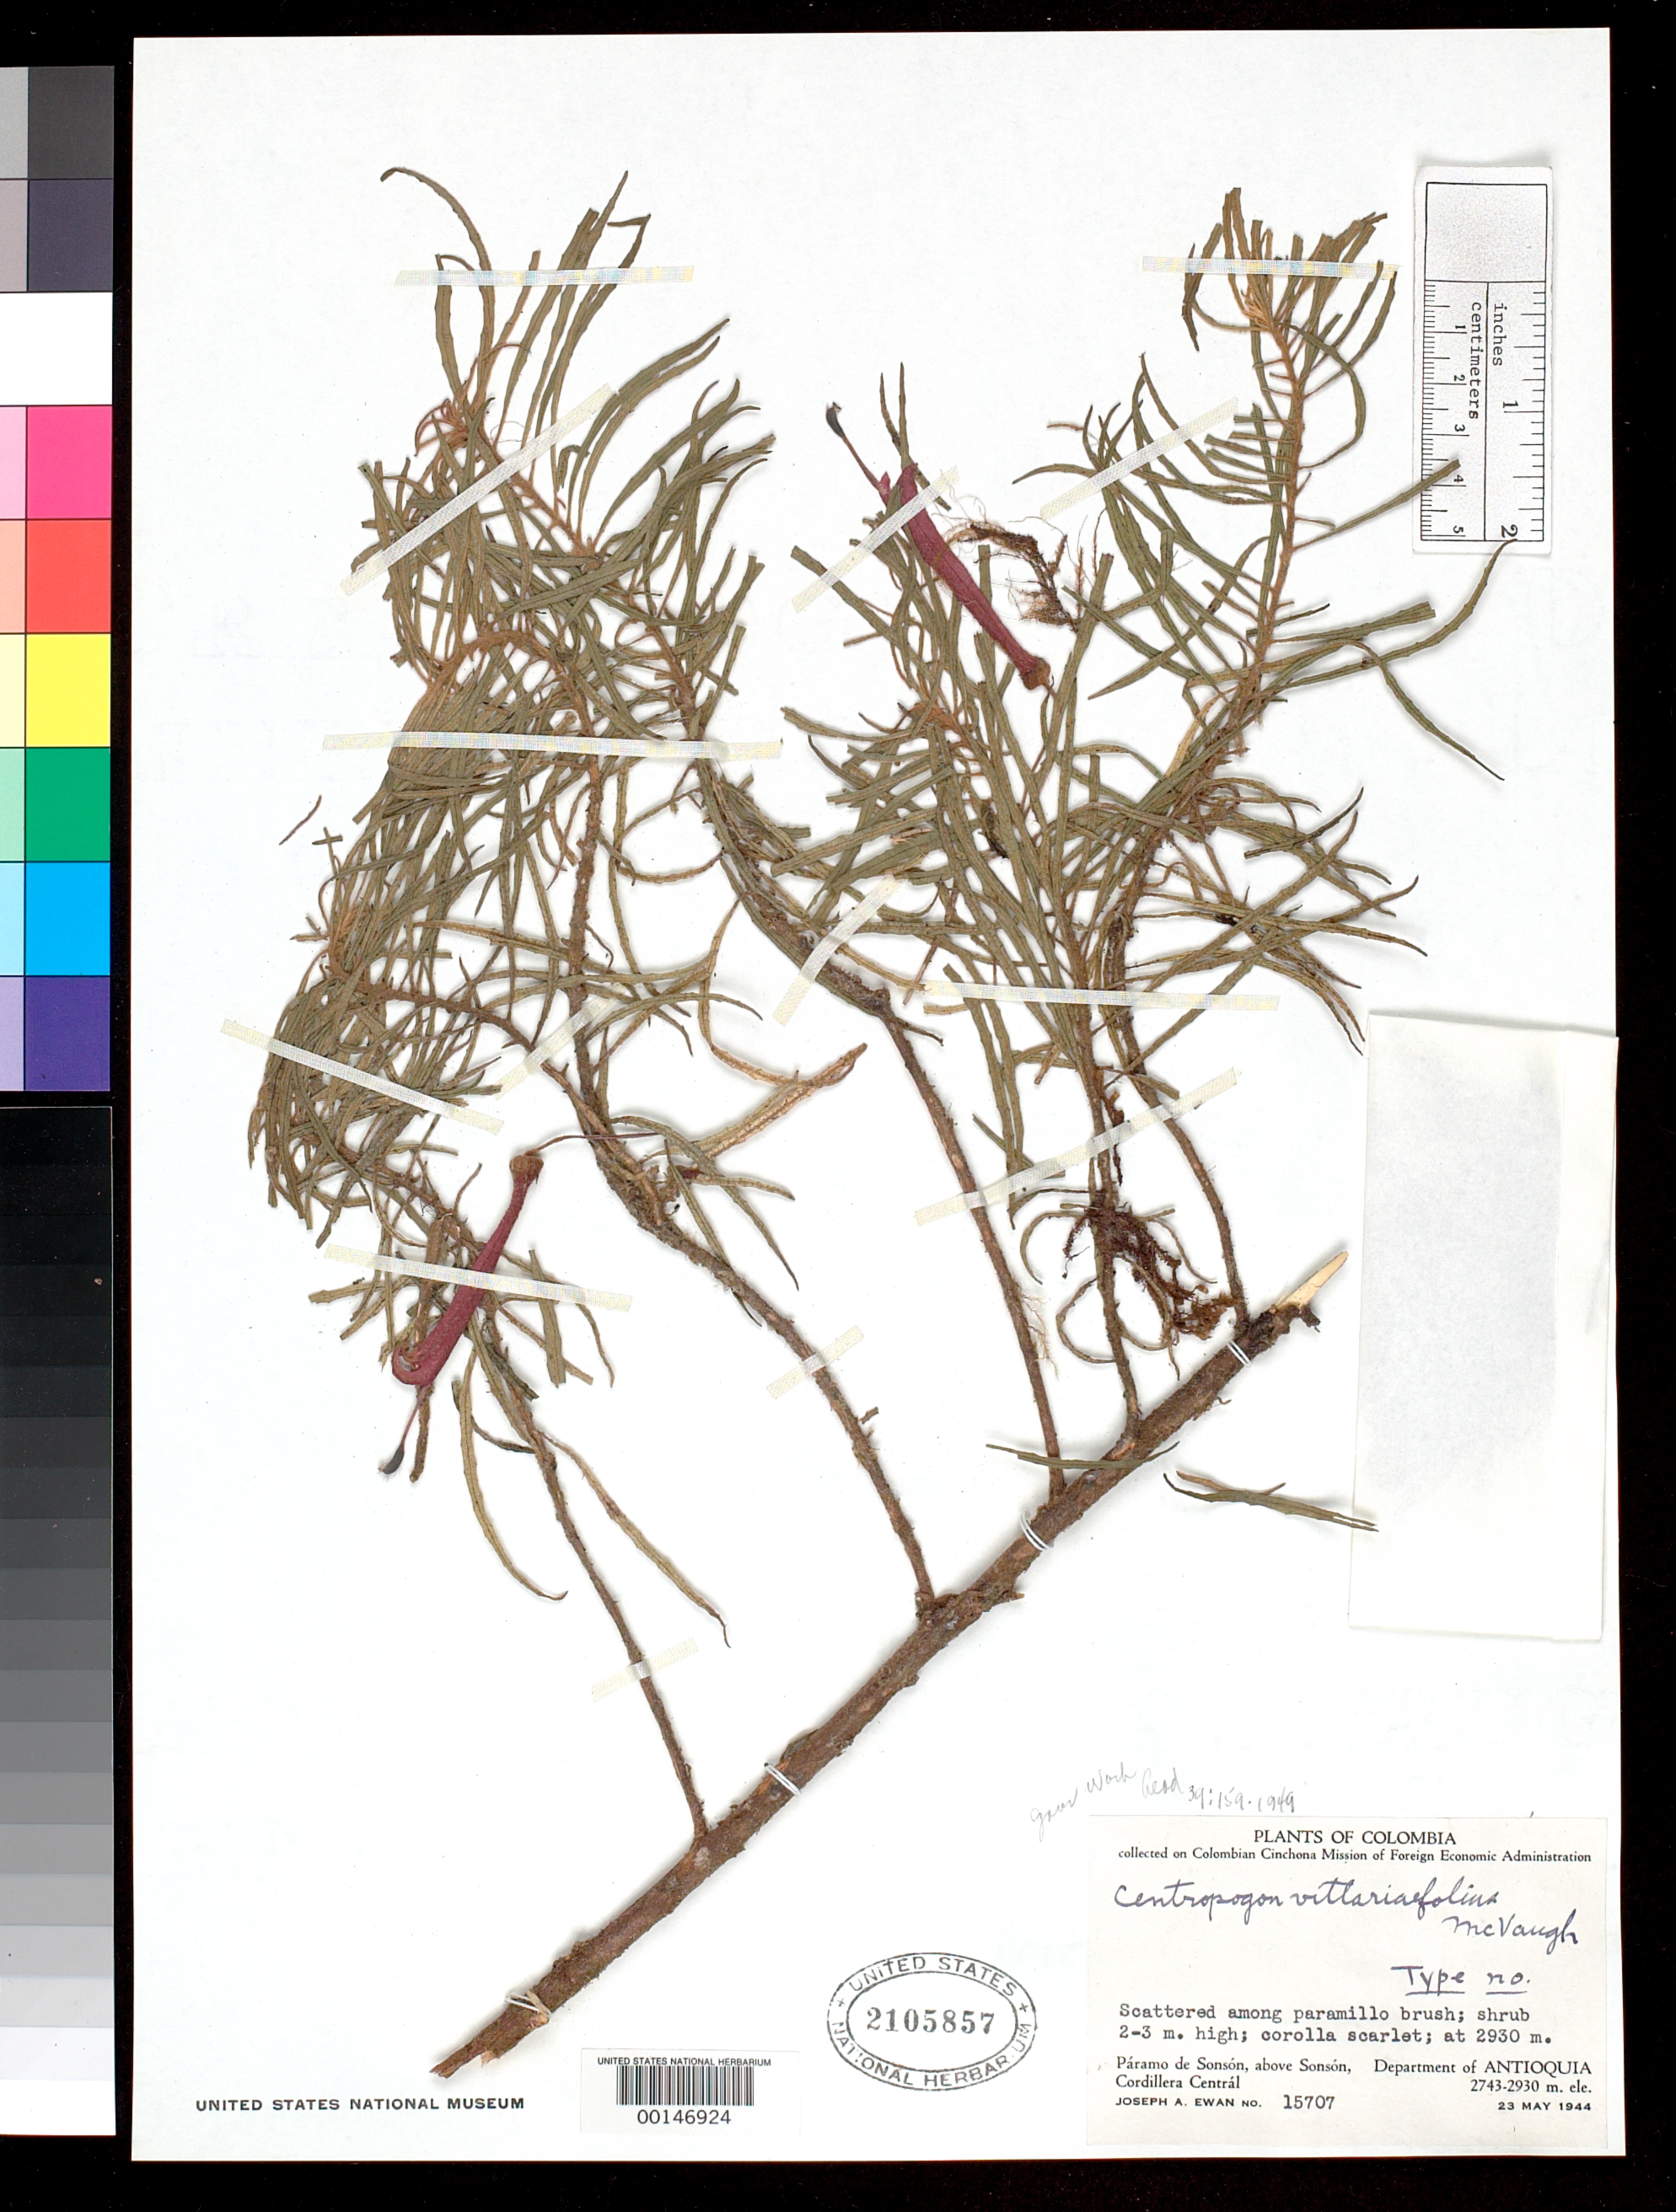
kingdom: Plantae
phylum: Tracheophyta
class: Magnoliopsida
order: Asterales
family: Campanulaceae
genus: Centropogon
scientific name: Centropogon vittariaefolius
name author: McVaugh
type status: Isotype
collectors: J. A. Ewan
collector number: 15707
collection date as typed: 23 May 1944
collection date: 1944-05-23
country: Colombia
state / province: Antioquia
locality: Paramo de Sonson, above Sonson, Cordillera Central.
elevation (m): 2743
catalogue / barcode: US 2105857